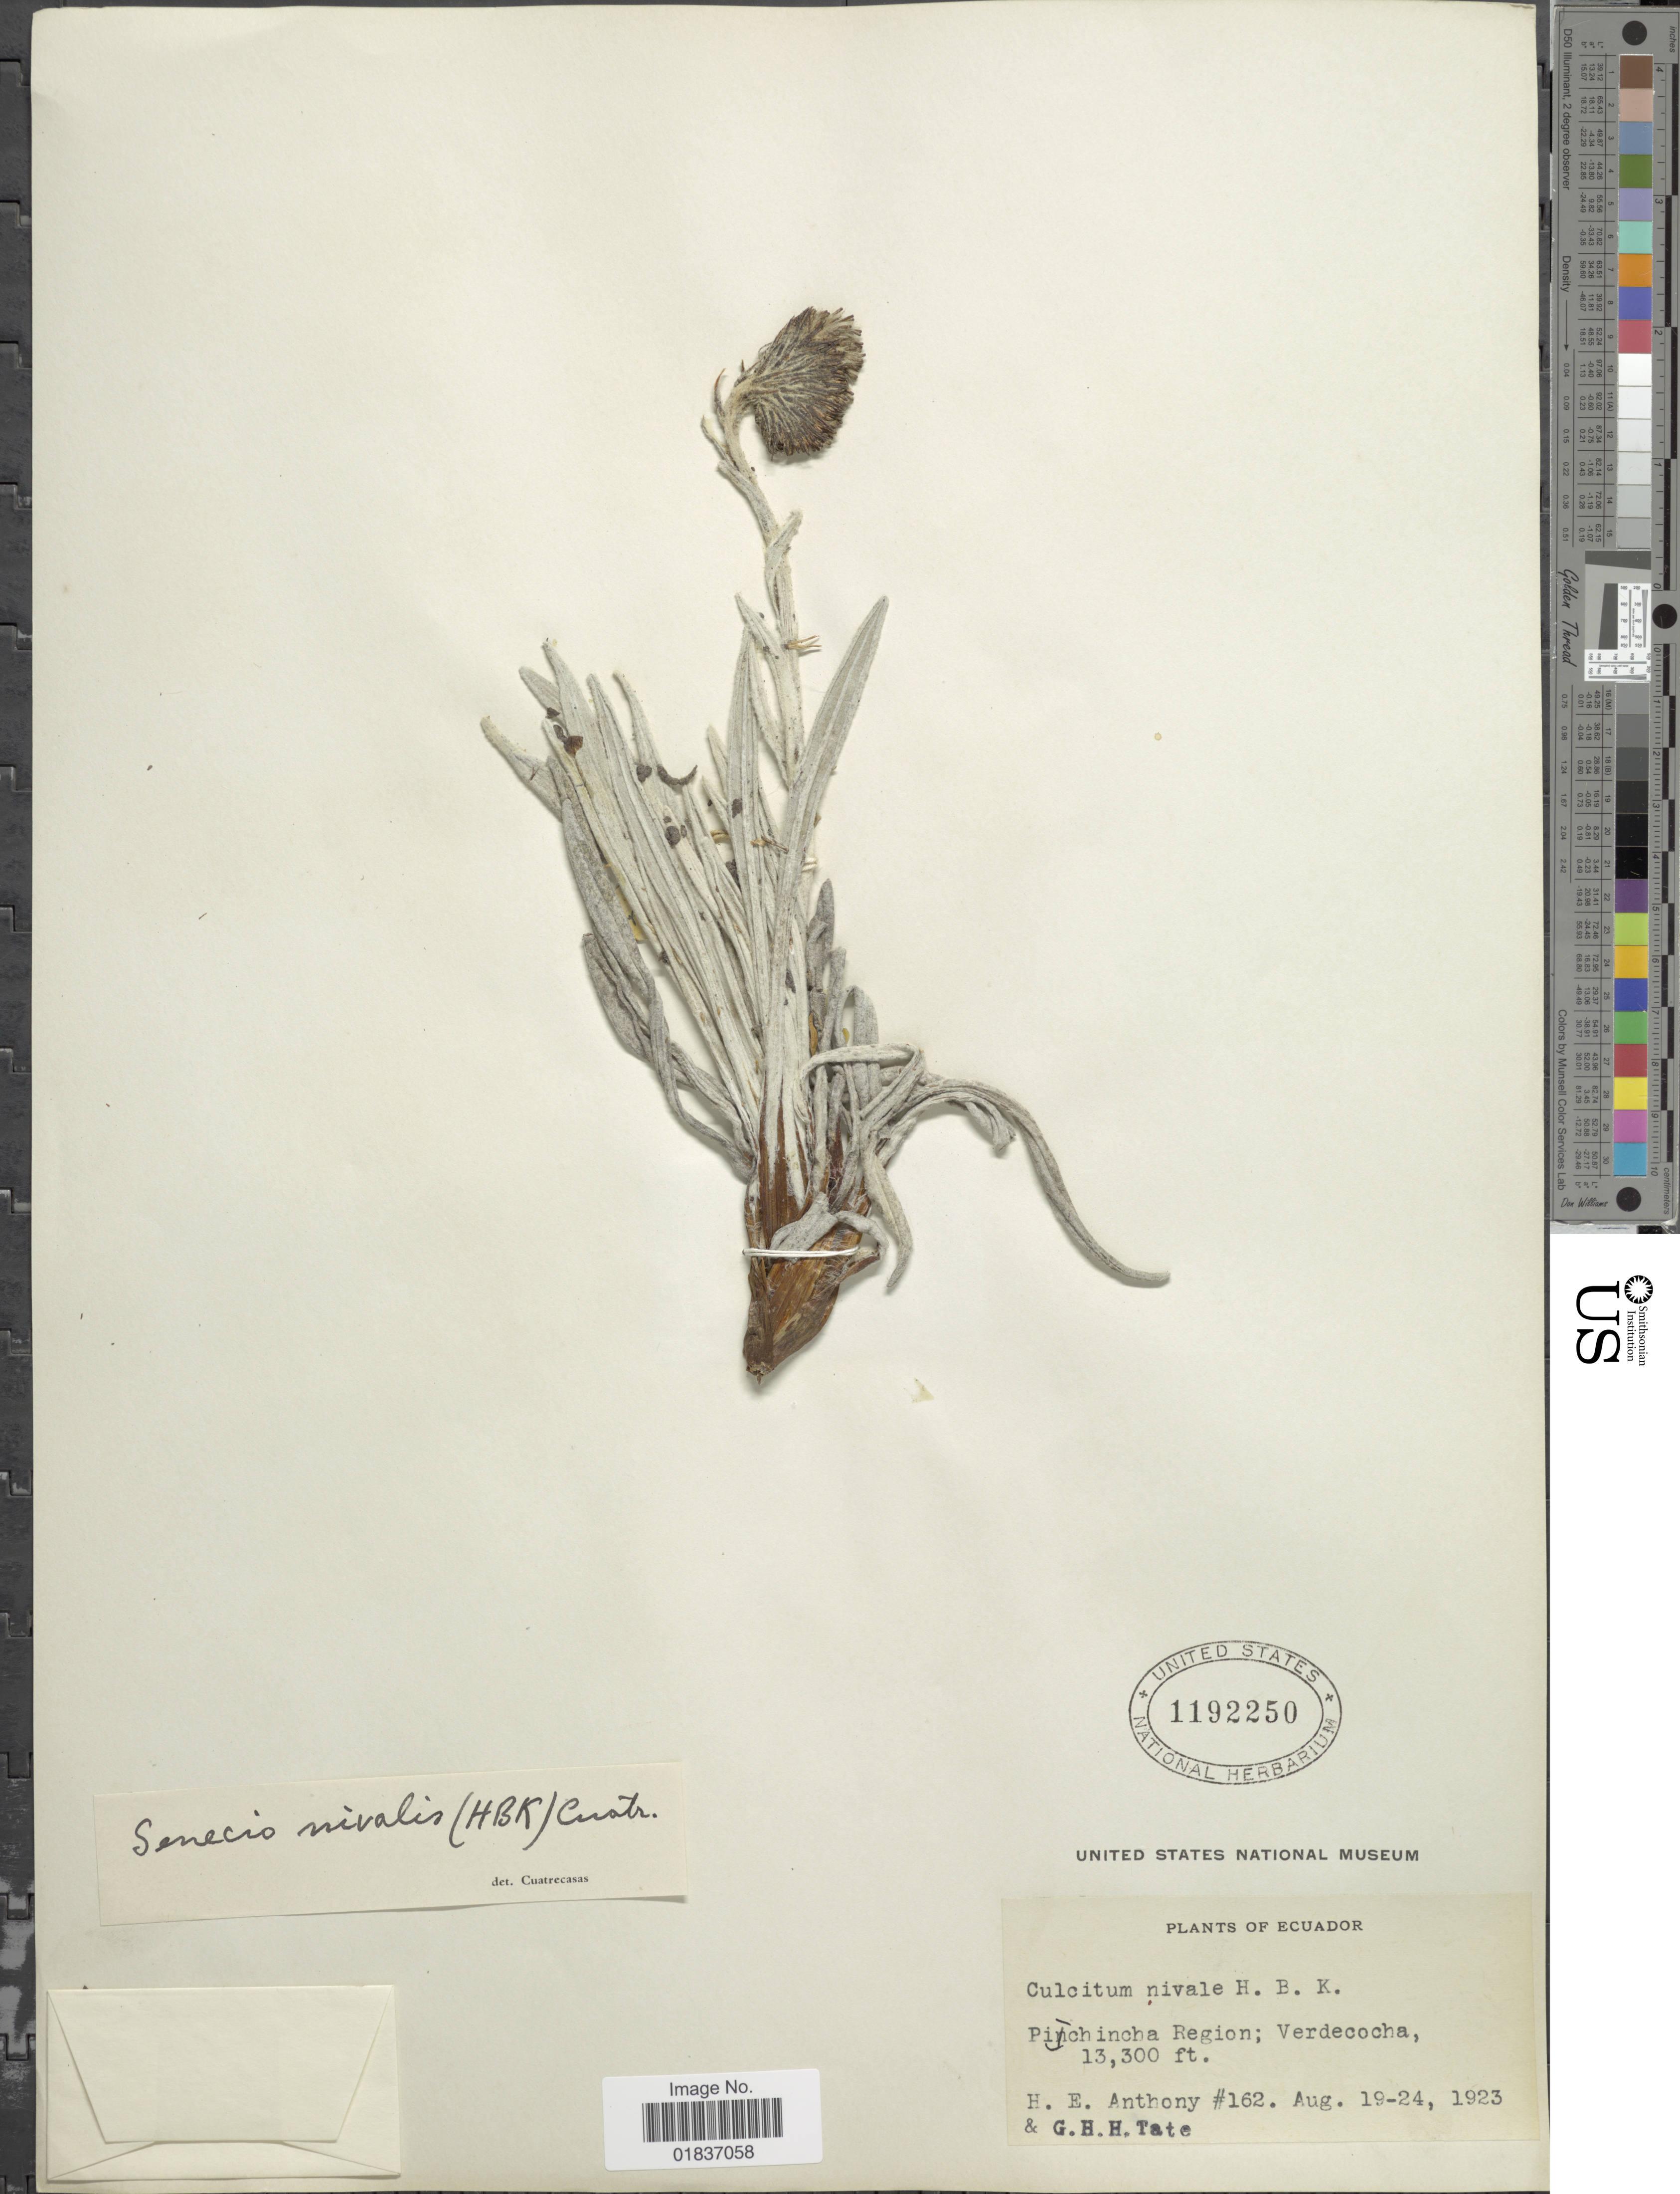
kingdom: Plantae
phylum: Tracheophyta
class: Magnoliopsida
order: Asterales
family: Asteraceae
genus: Senecio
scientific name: Senecio nivalis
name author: (Kunth) Cuatrec.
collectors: H. E. Anthony & G. Tate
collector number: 162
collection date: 1923-08-19/1923-08-24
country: Ecuador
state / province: Pichincha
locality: Pichincha Region; Verdecocha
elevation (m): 4054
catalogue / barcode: US 1192250